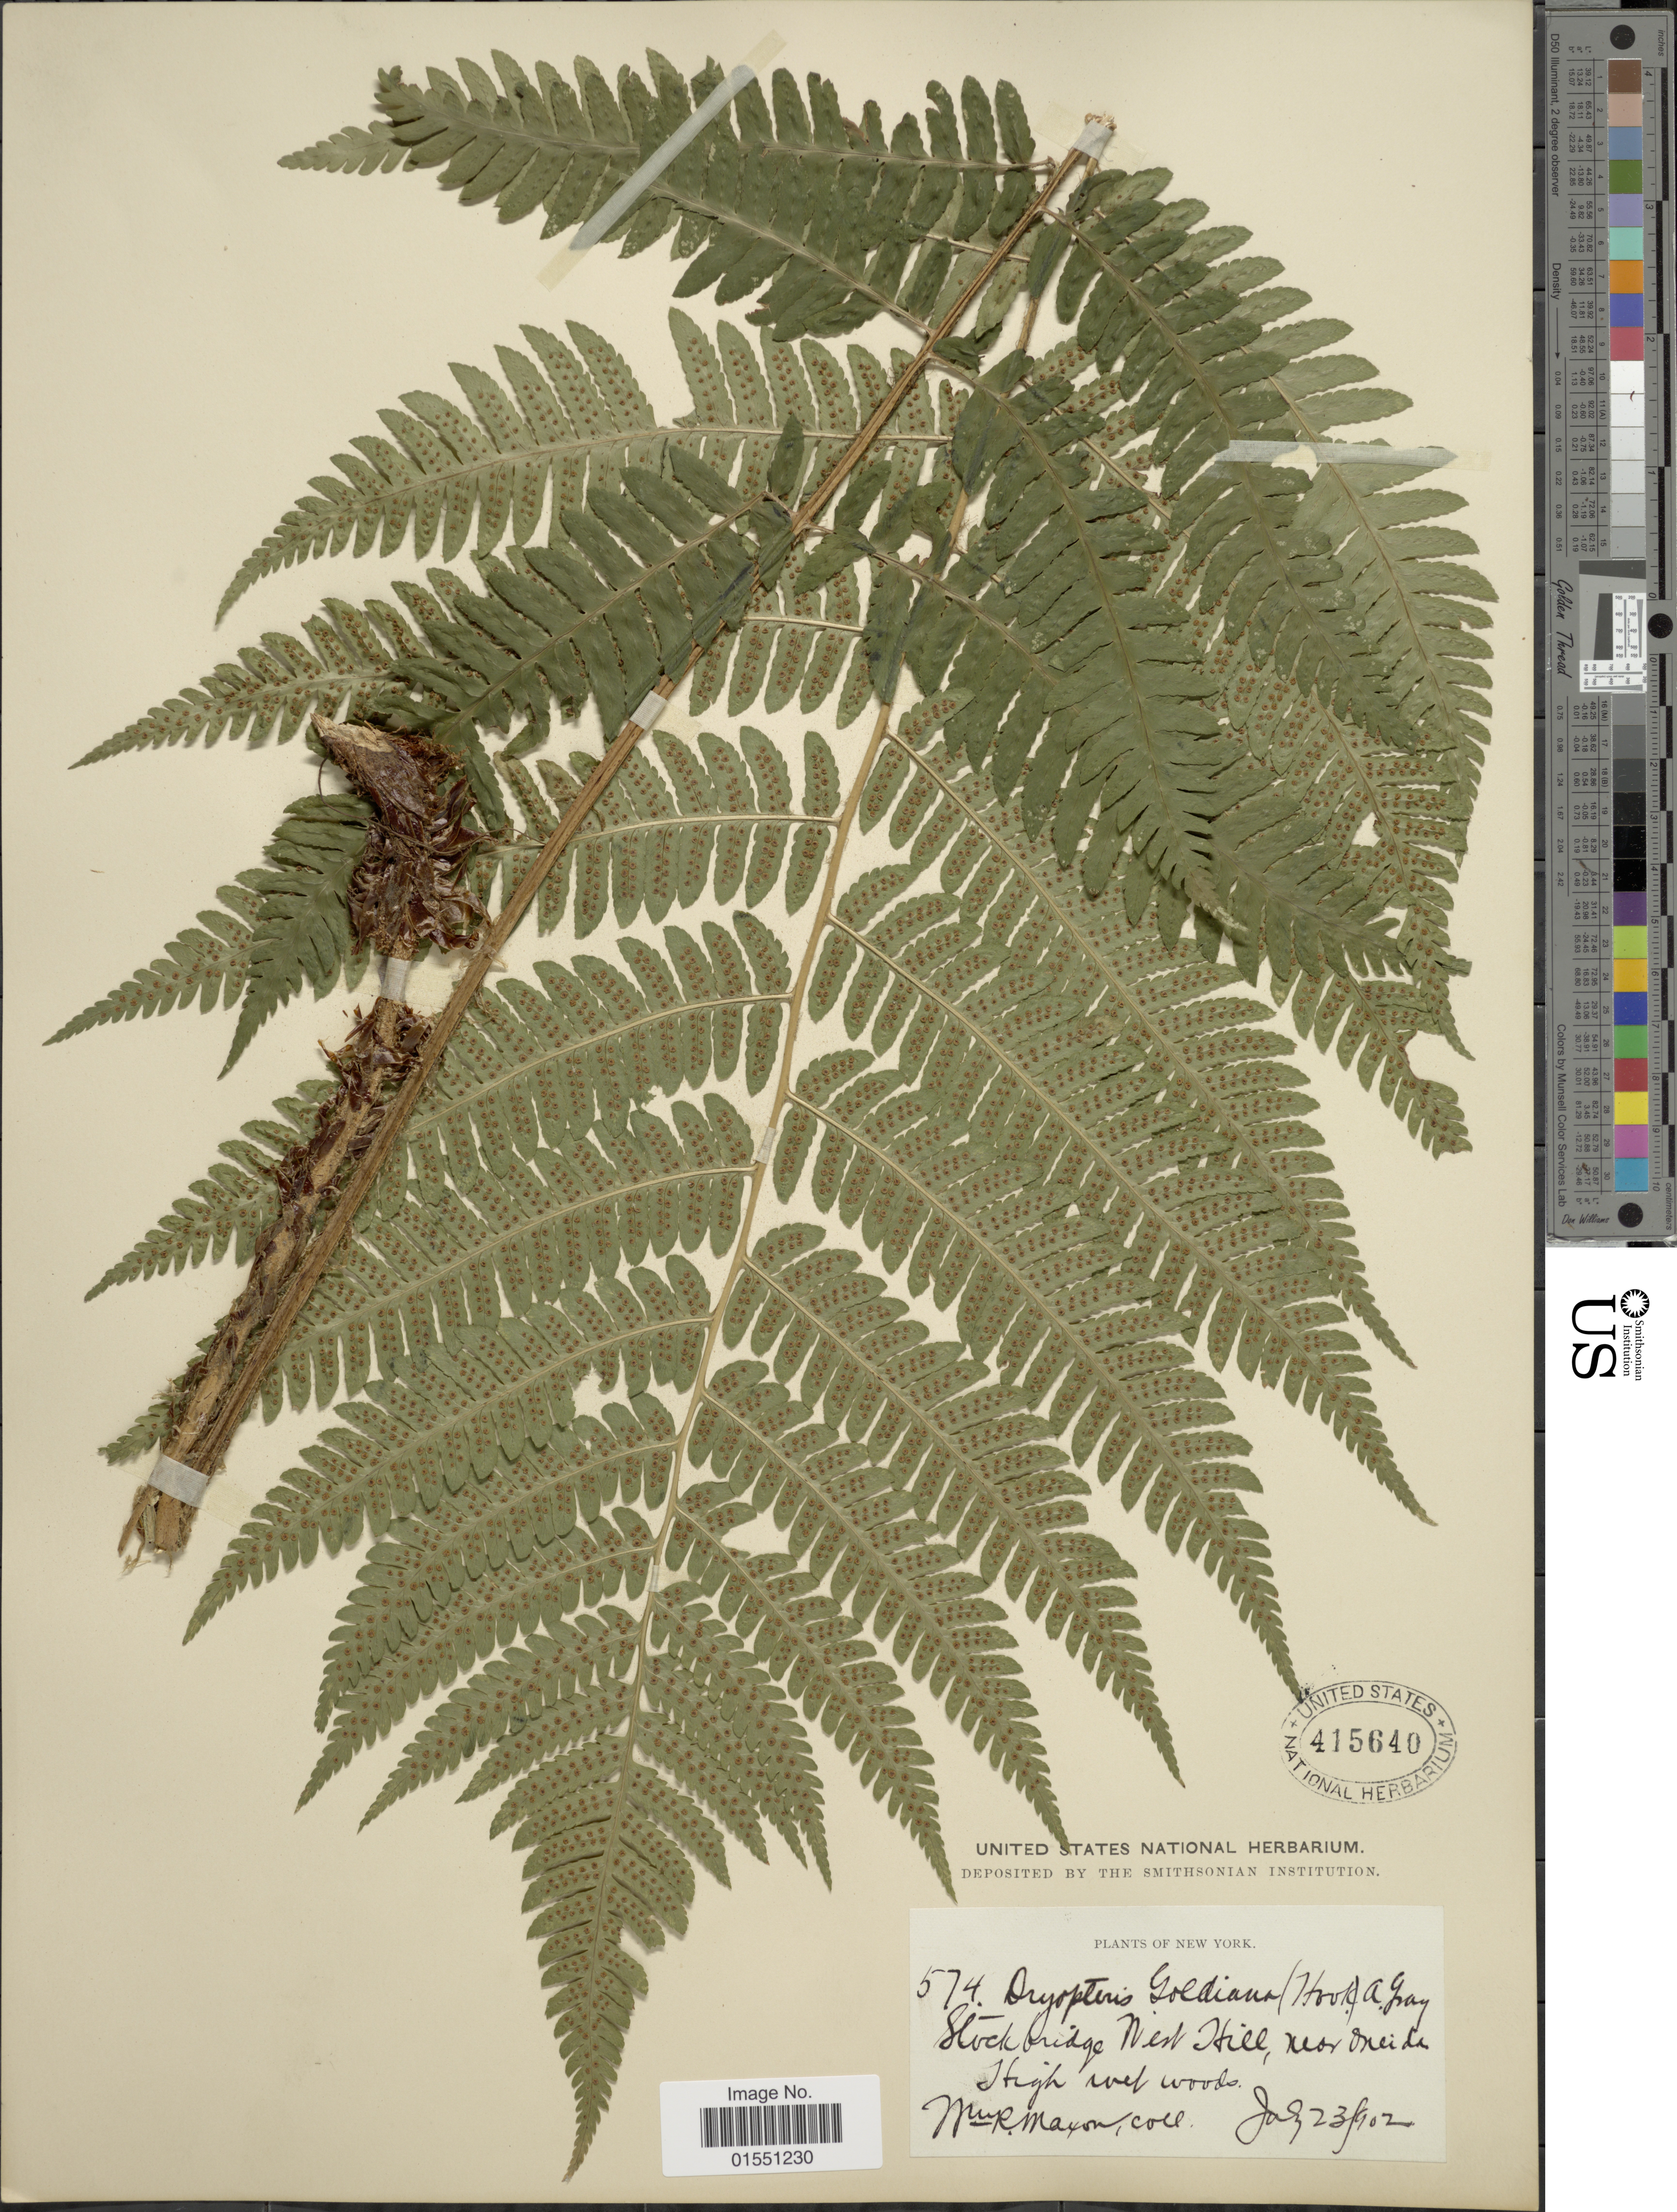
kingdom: Plantae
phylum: Tracheophyta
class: Polypodiopsida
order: Polypodiales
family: Dryopteridaceae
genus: Dryopteris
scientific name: Dryopteris goldiana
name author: (Hook. ex Goldie) A. Gray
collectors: W. R. Maxon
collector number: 574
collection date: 1902-07-23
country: United States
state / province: New York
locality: Stockbridge West Hill, near Oneida High wet woods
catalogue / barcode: US 415640